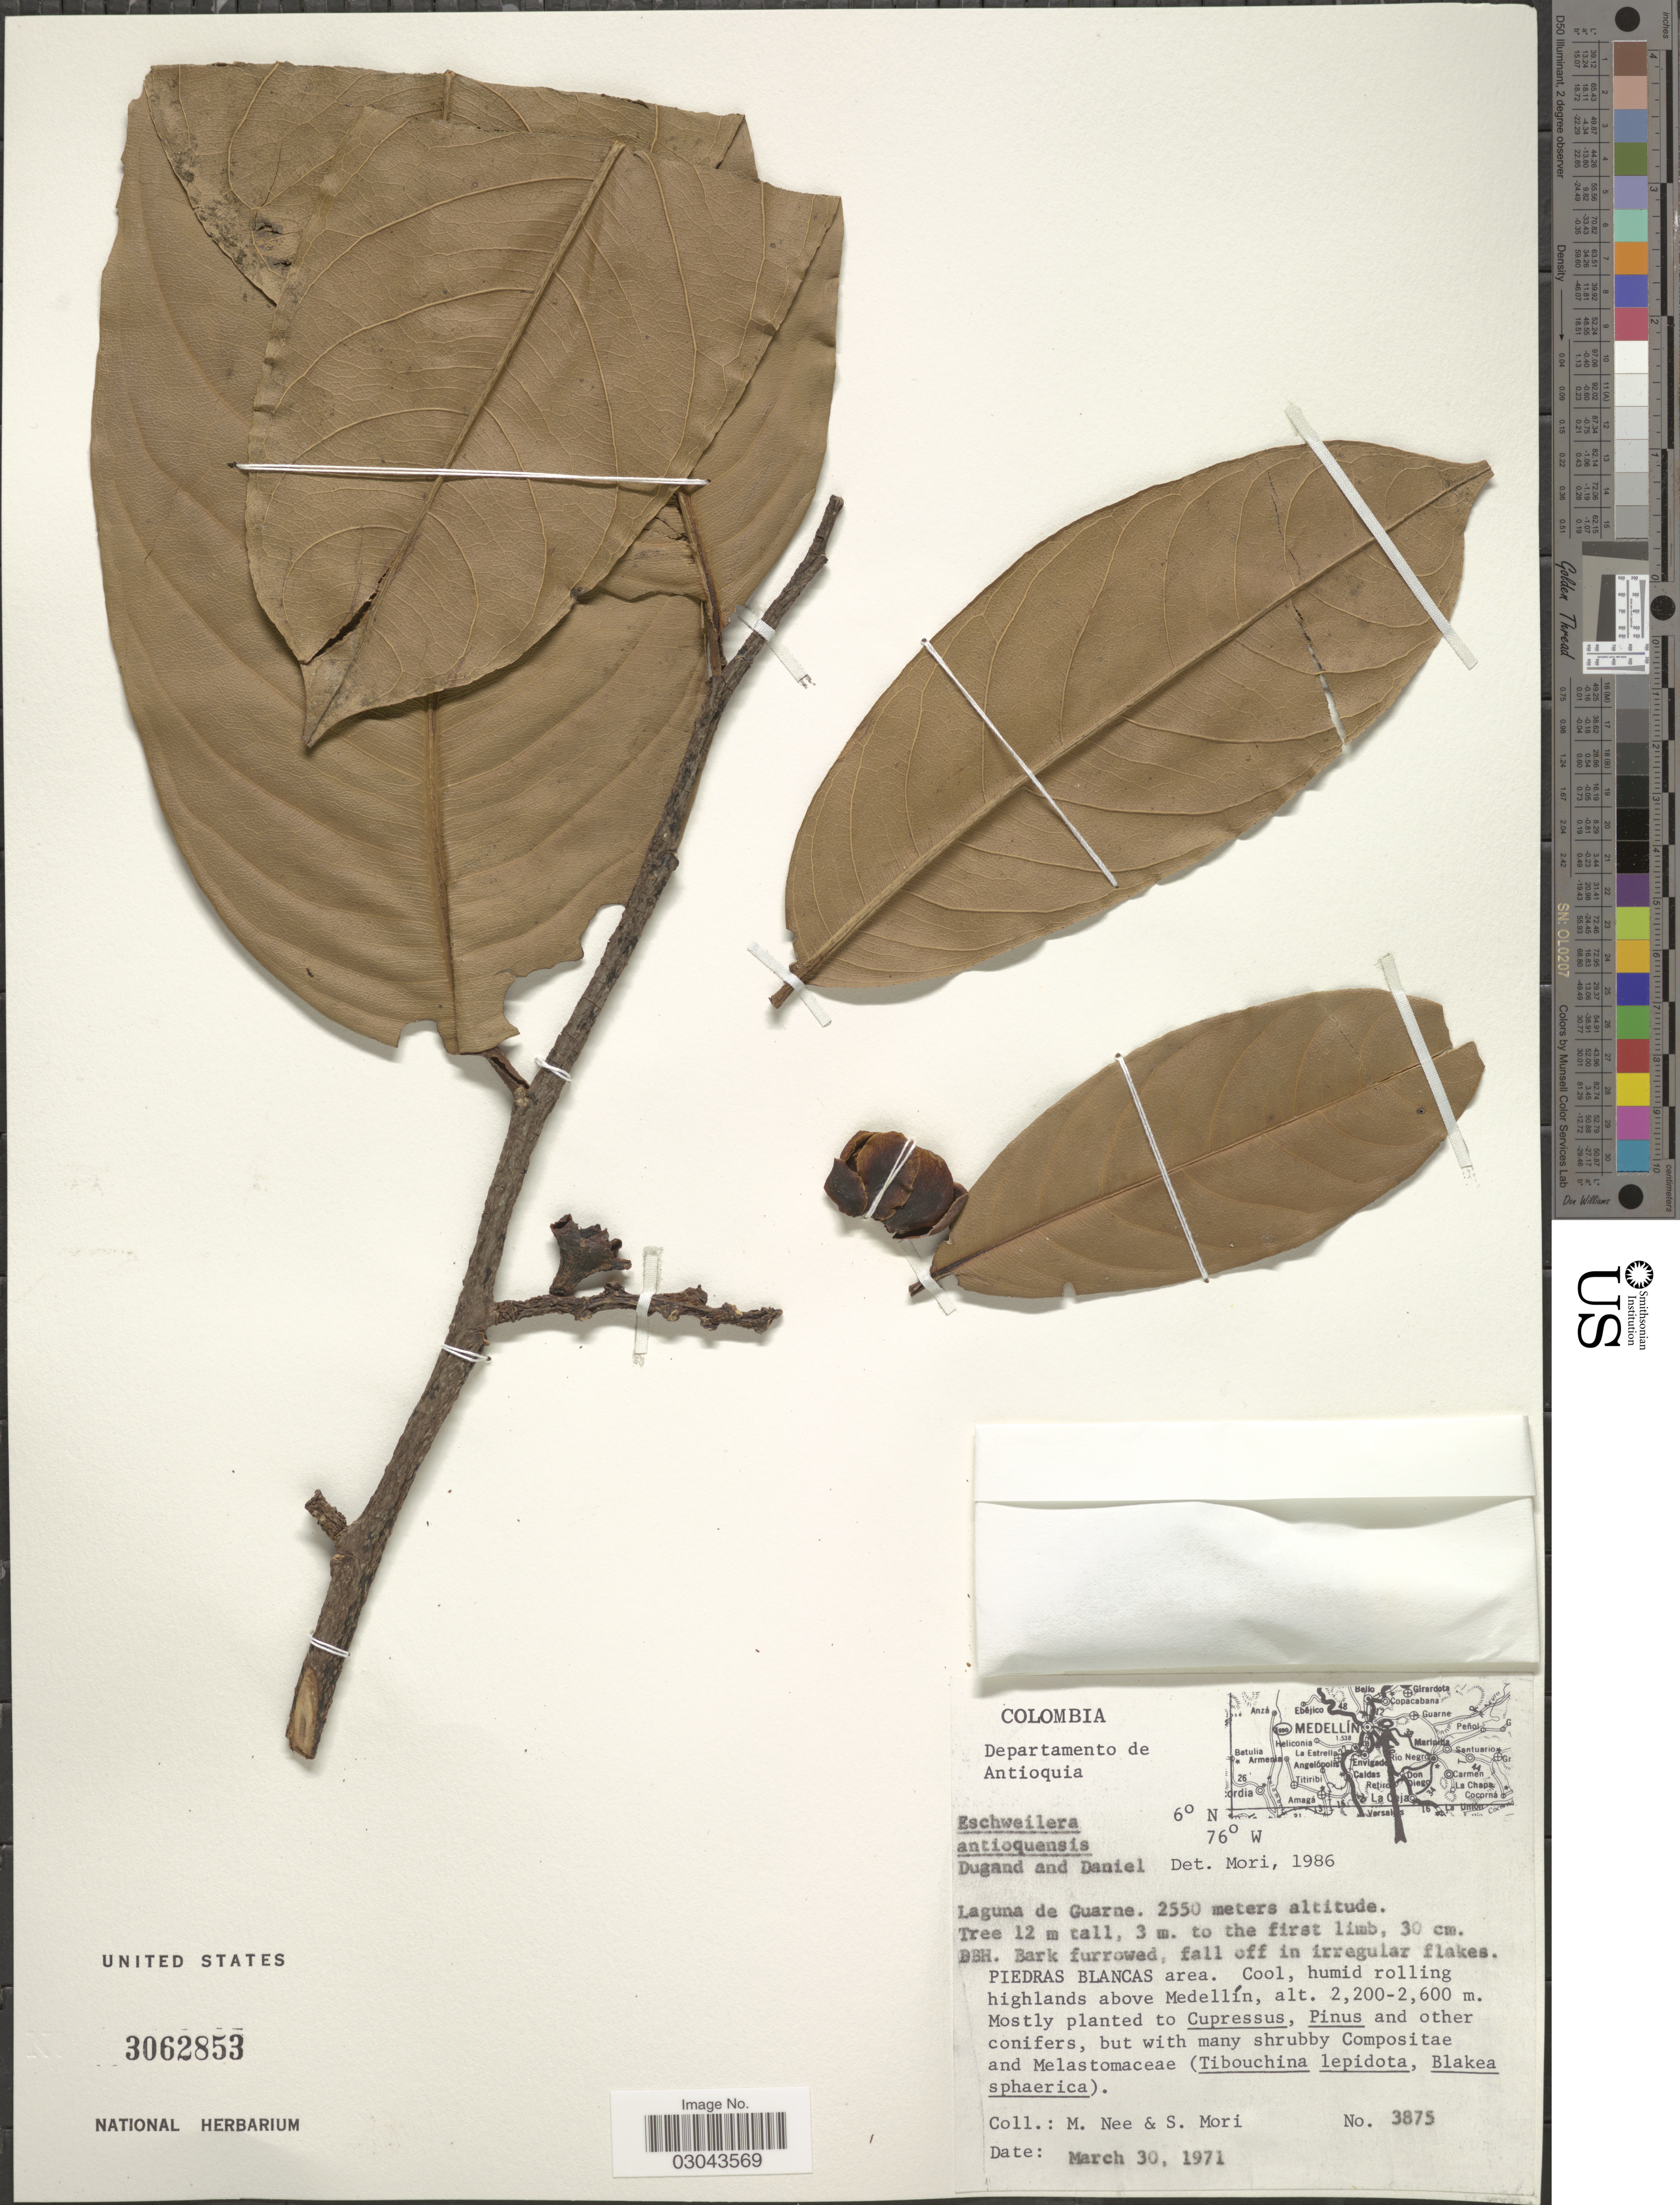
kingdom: Plantae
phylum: Tracheophyta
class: Magnoliopsida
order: Ericales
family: Lecythidaceae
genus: Eschweilera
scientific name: Eschweilera antioquensis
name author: Dugand G. & Daniel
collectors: M. Nee & S. Mori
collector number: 3875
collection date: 1971-03-30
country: Colombia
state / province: Antioquia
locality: Departamento de Antioquia, Laguna de Guarne. Piedras Blancas area. Cool, humid rolling highlands above Medellín.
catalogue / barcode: US 3062853